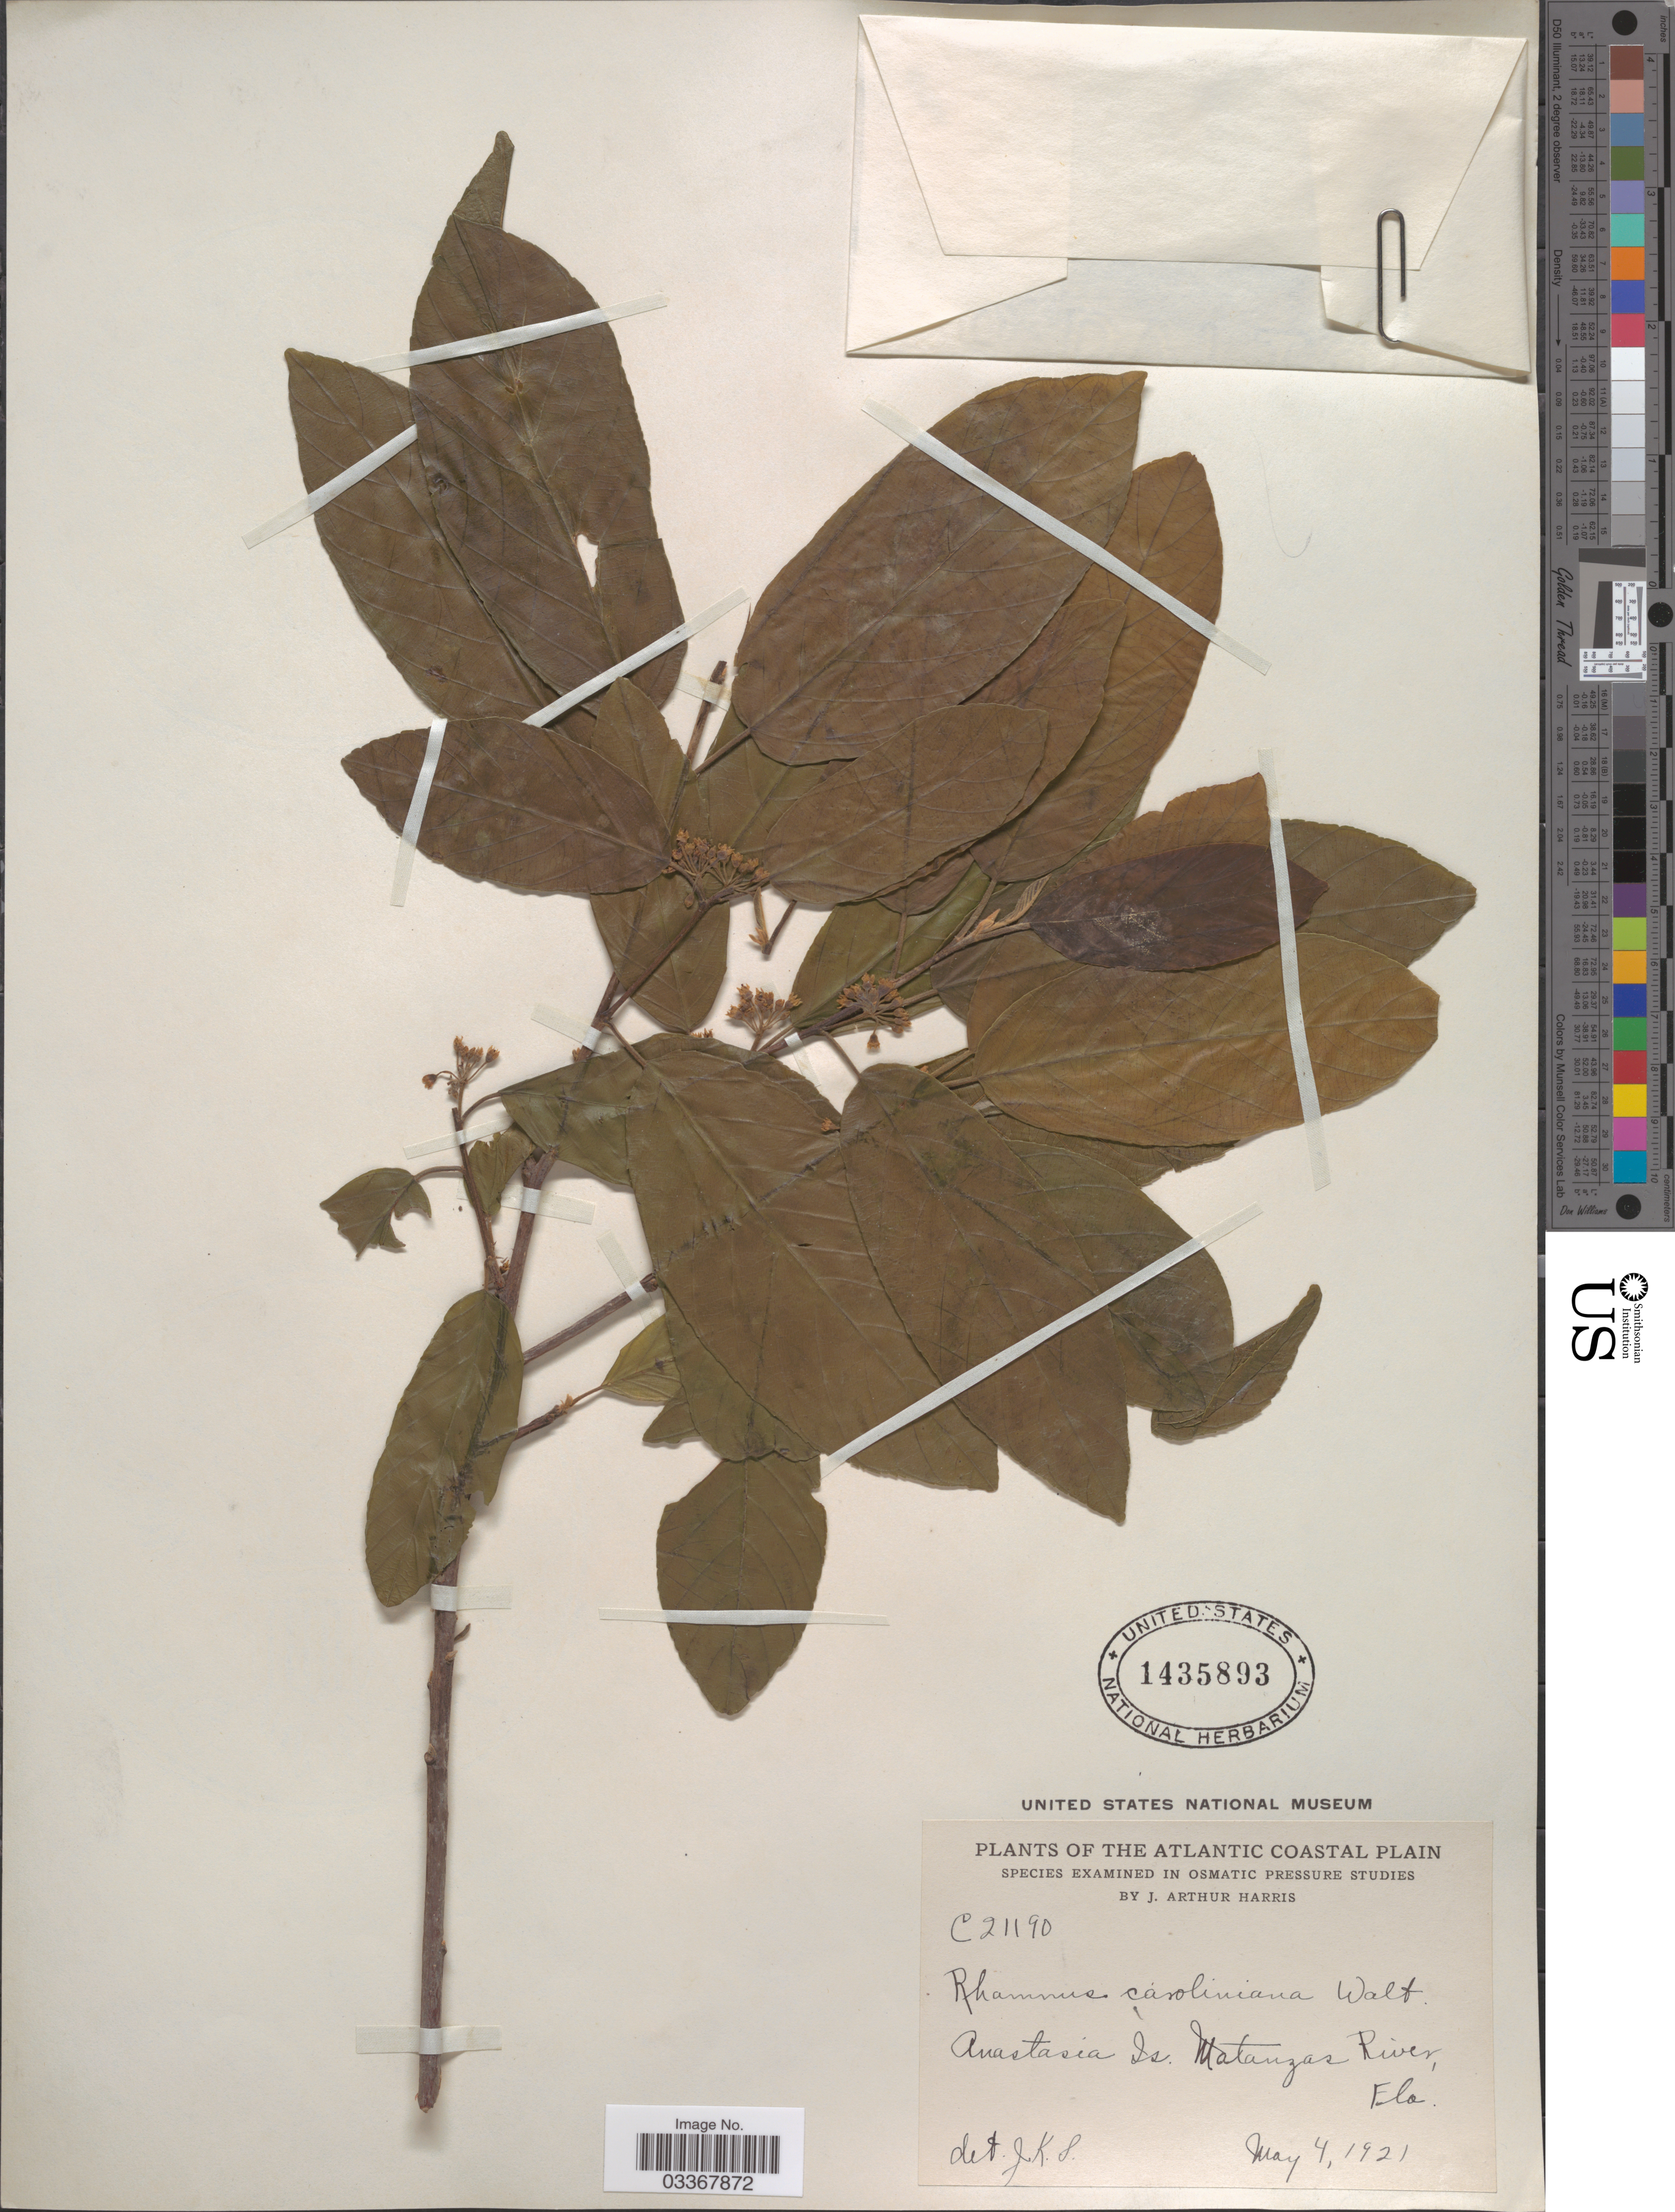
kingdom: Plantae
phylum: Tracheophyta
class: Magnoliopsida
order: Rosales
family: Rhamnaceae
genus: Frangula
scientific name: Frangula caroliniana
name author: (Walter) A. Gray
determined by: Strong, Mark T., (BOT), Smithsonian Institution - National Museum of Natural History (UNITED STATES)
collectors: J. A. Harris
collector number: C21190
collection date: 1921-05-04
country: United States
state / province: Florida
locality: The Atlantic Coastal Plain, Anastasia Is. Matangas River.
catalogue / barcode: US 1435893